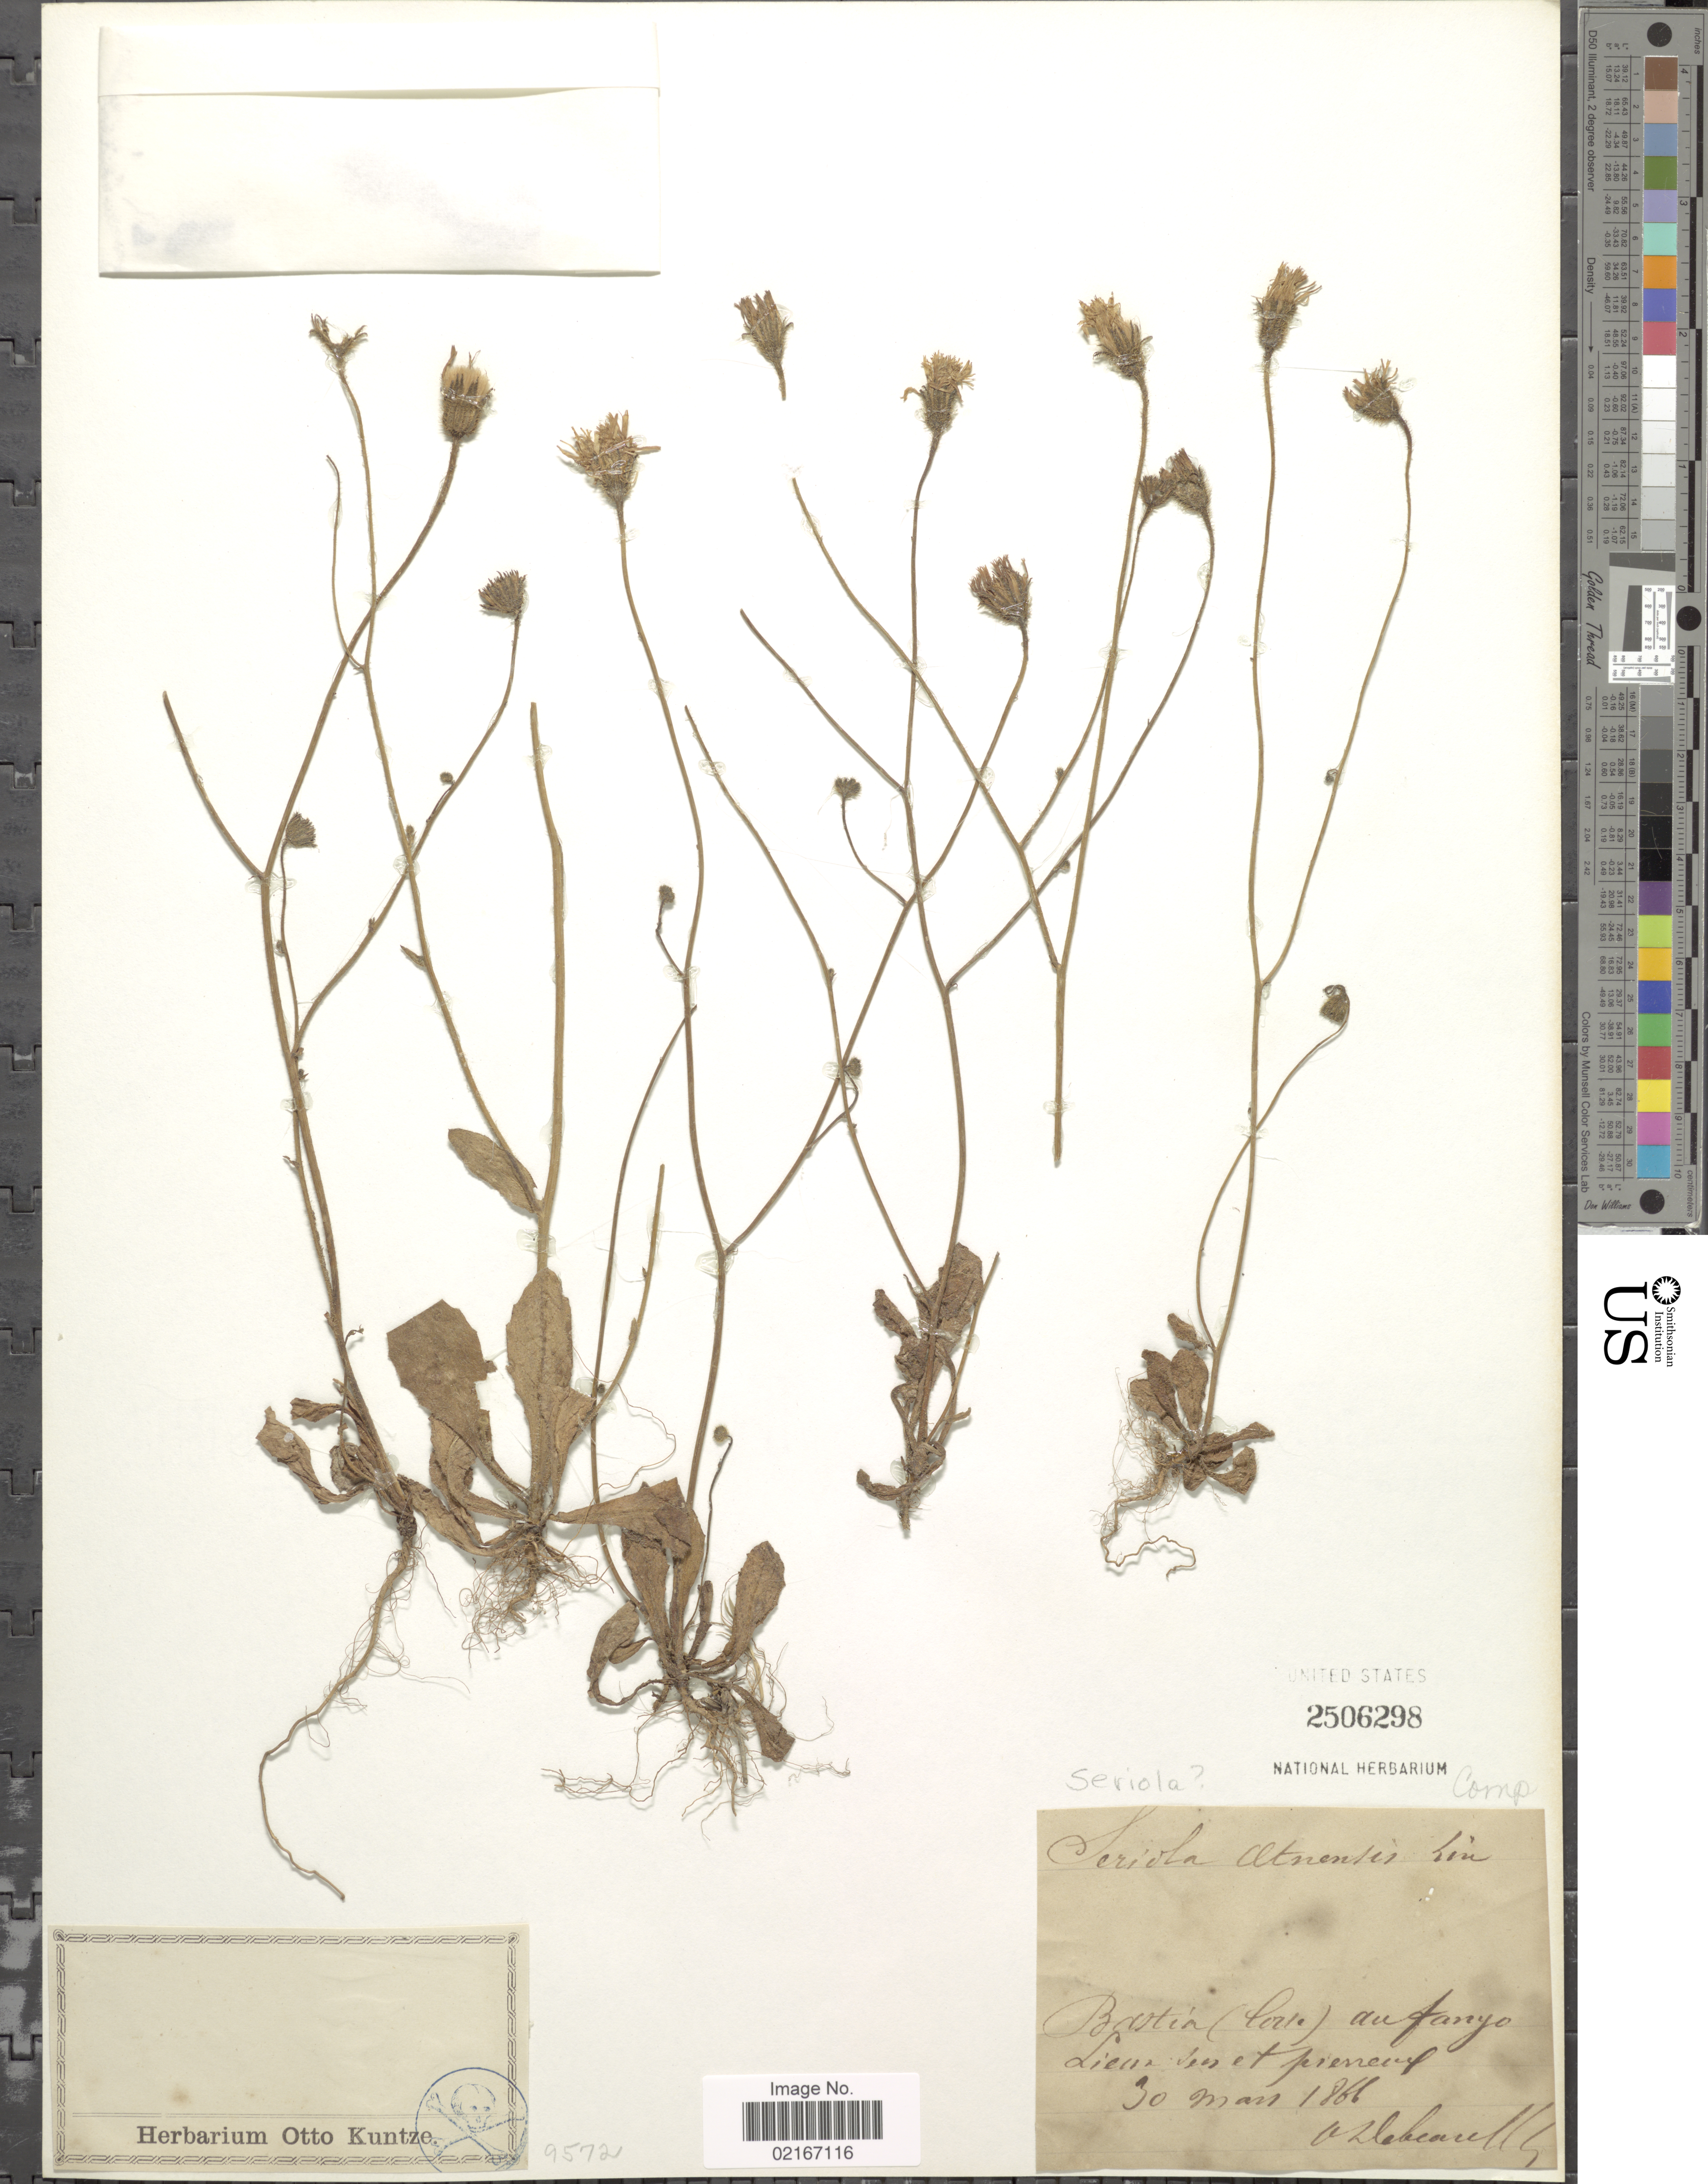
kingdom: Plantae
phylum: Tracheophyta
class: Magnoliopsida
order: Asterales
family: Asteraceae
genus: Hypochaeris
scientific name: Hypochaeris achyrophorus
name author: L.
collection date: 1866-03-30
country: Italy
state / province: Tuscany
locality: Britia (Cer) aufanyo Lieux ues et premeuf [interpreted]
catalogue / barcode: US 2506298